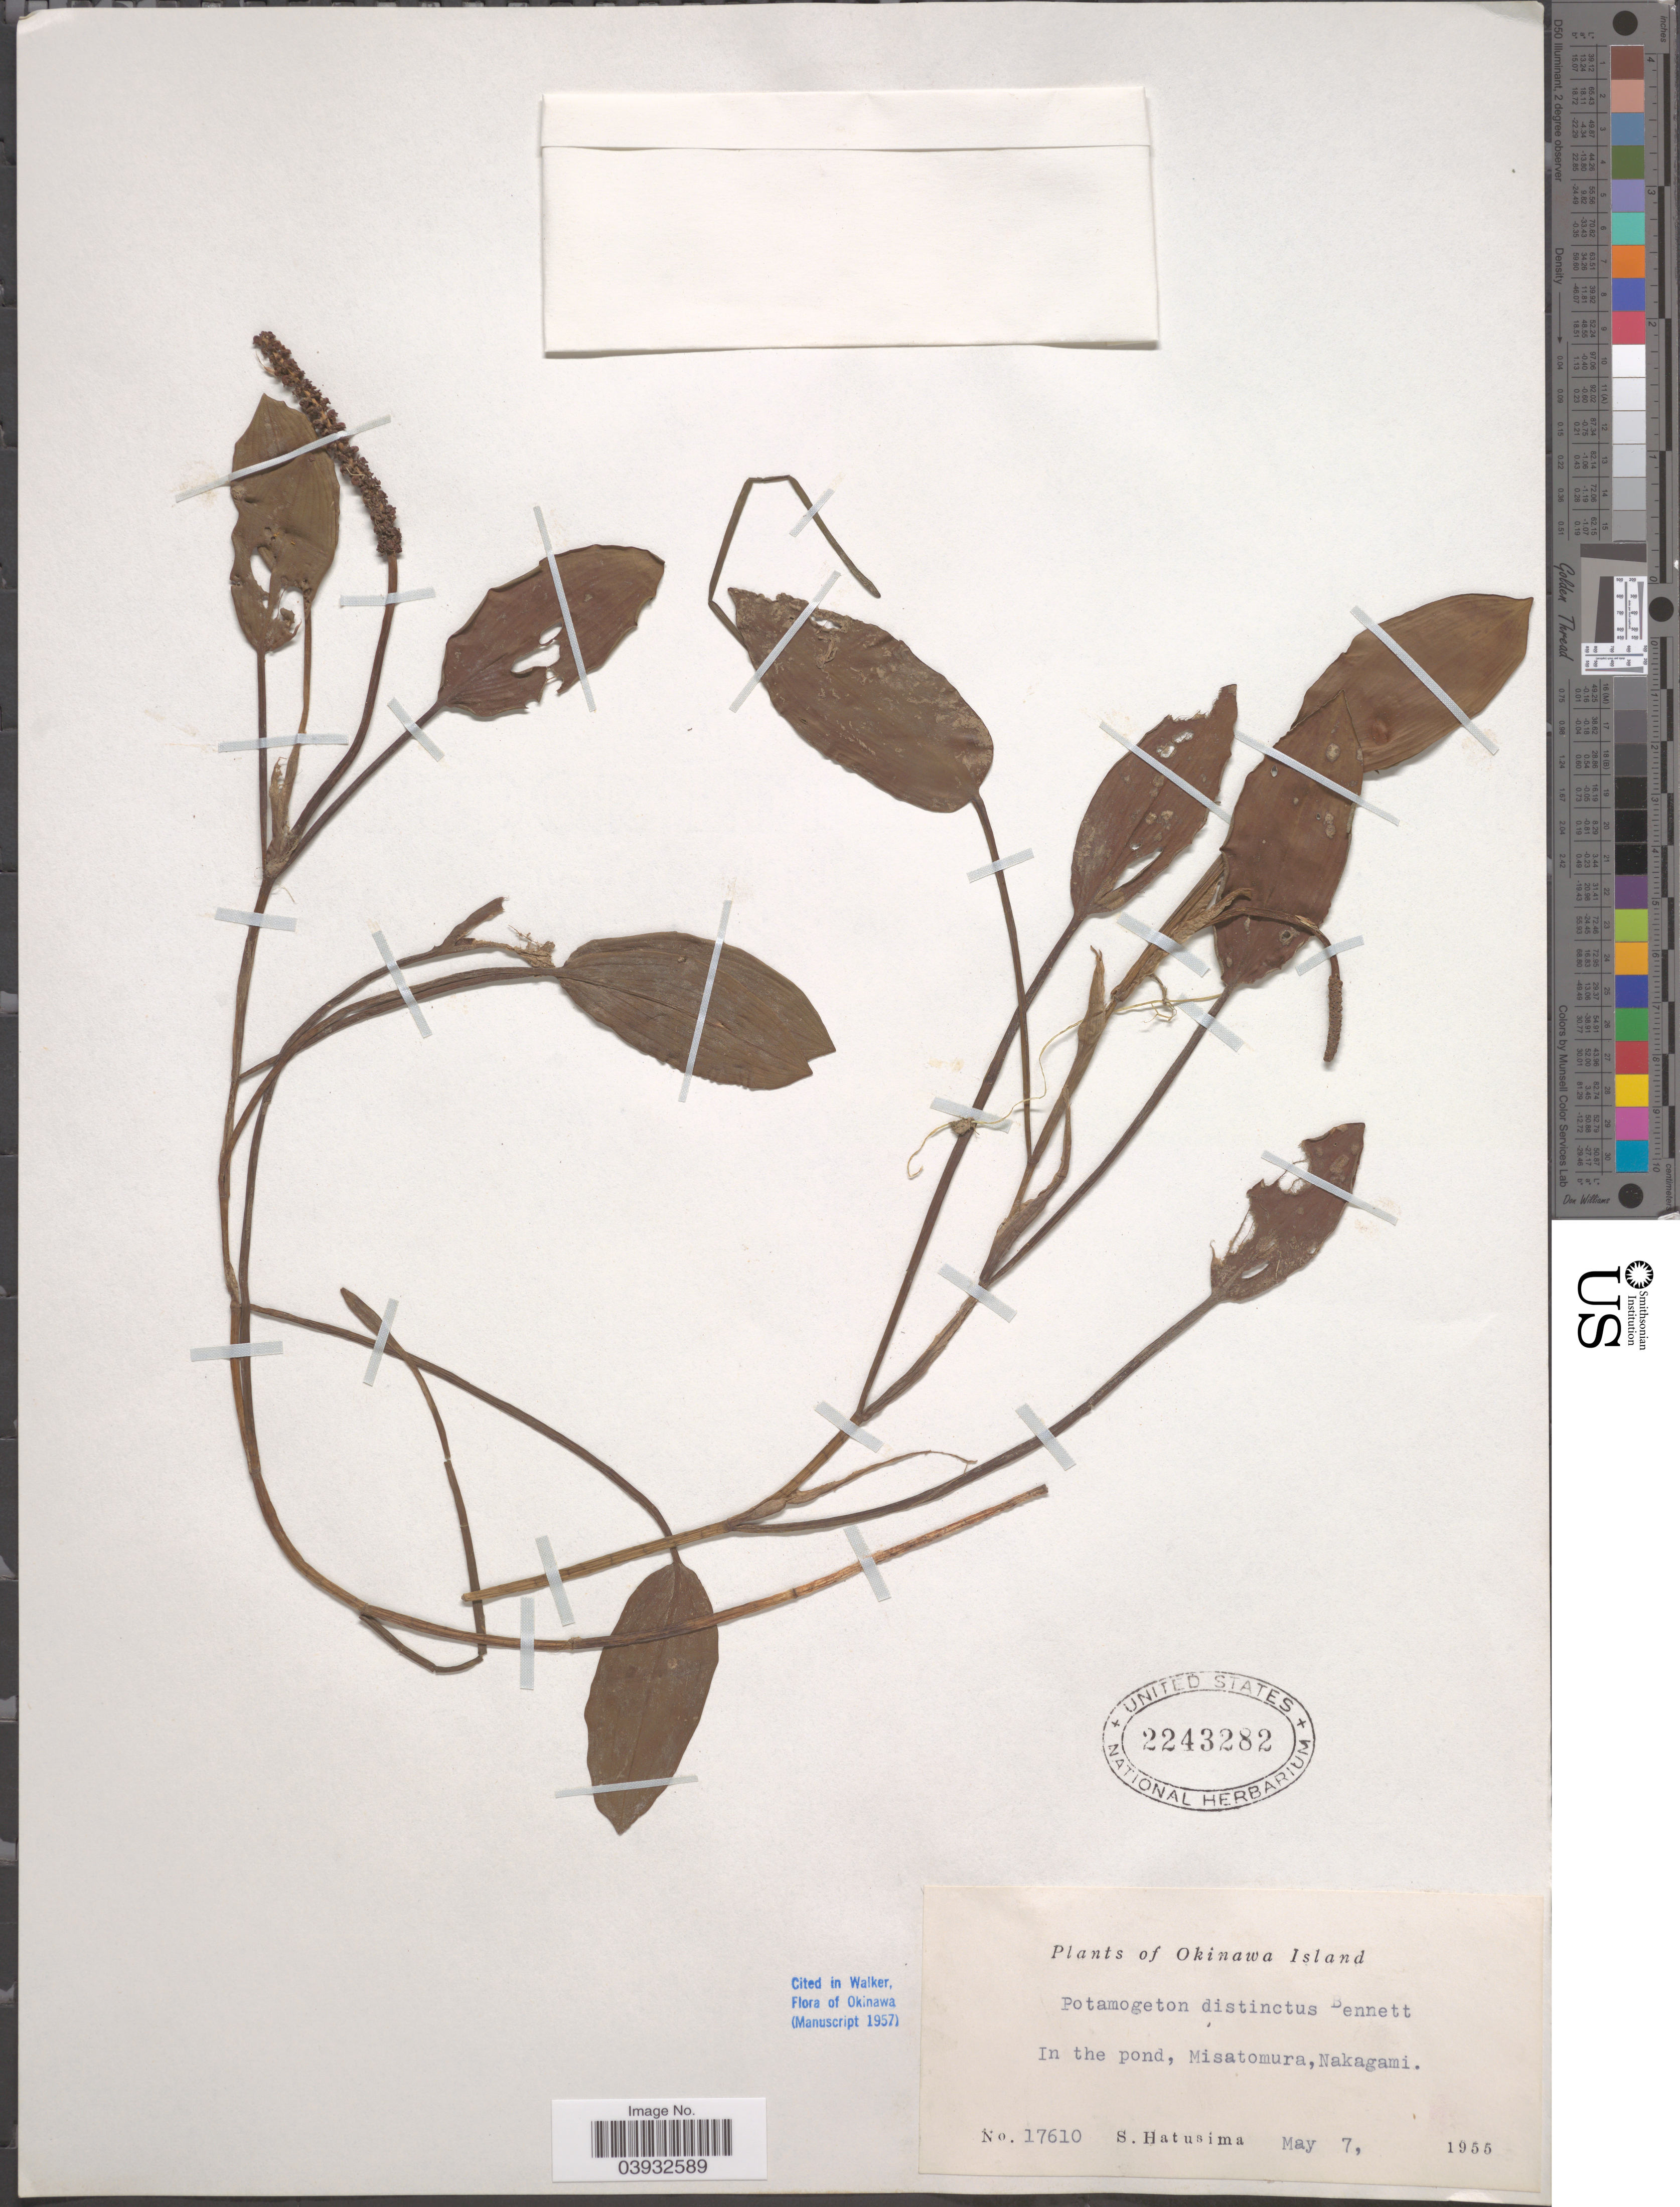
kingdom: Plantae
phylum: Tracheophyta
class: Liliopsida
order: Alismatales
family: Potamogetonaceae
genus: Potamogeton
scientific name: Potamogeton distinctus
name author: A. Benn.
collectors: S. Hatusima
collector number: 17610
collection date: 1955-05-07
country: Japan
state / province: Okinawa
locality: Okinawa Island. In the pond, Misatomura, Nakagami.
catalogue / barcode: US 2243282